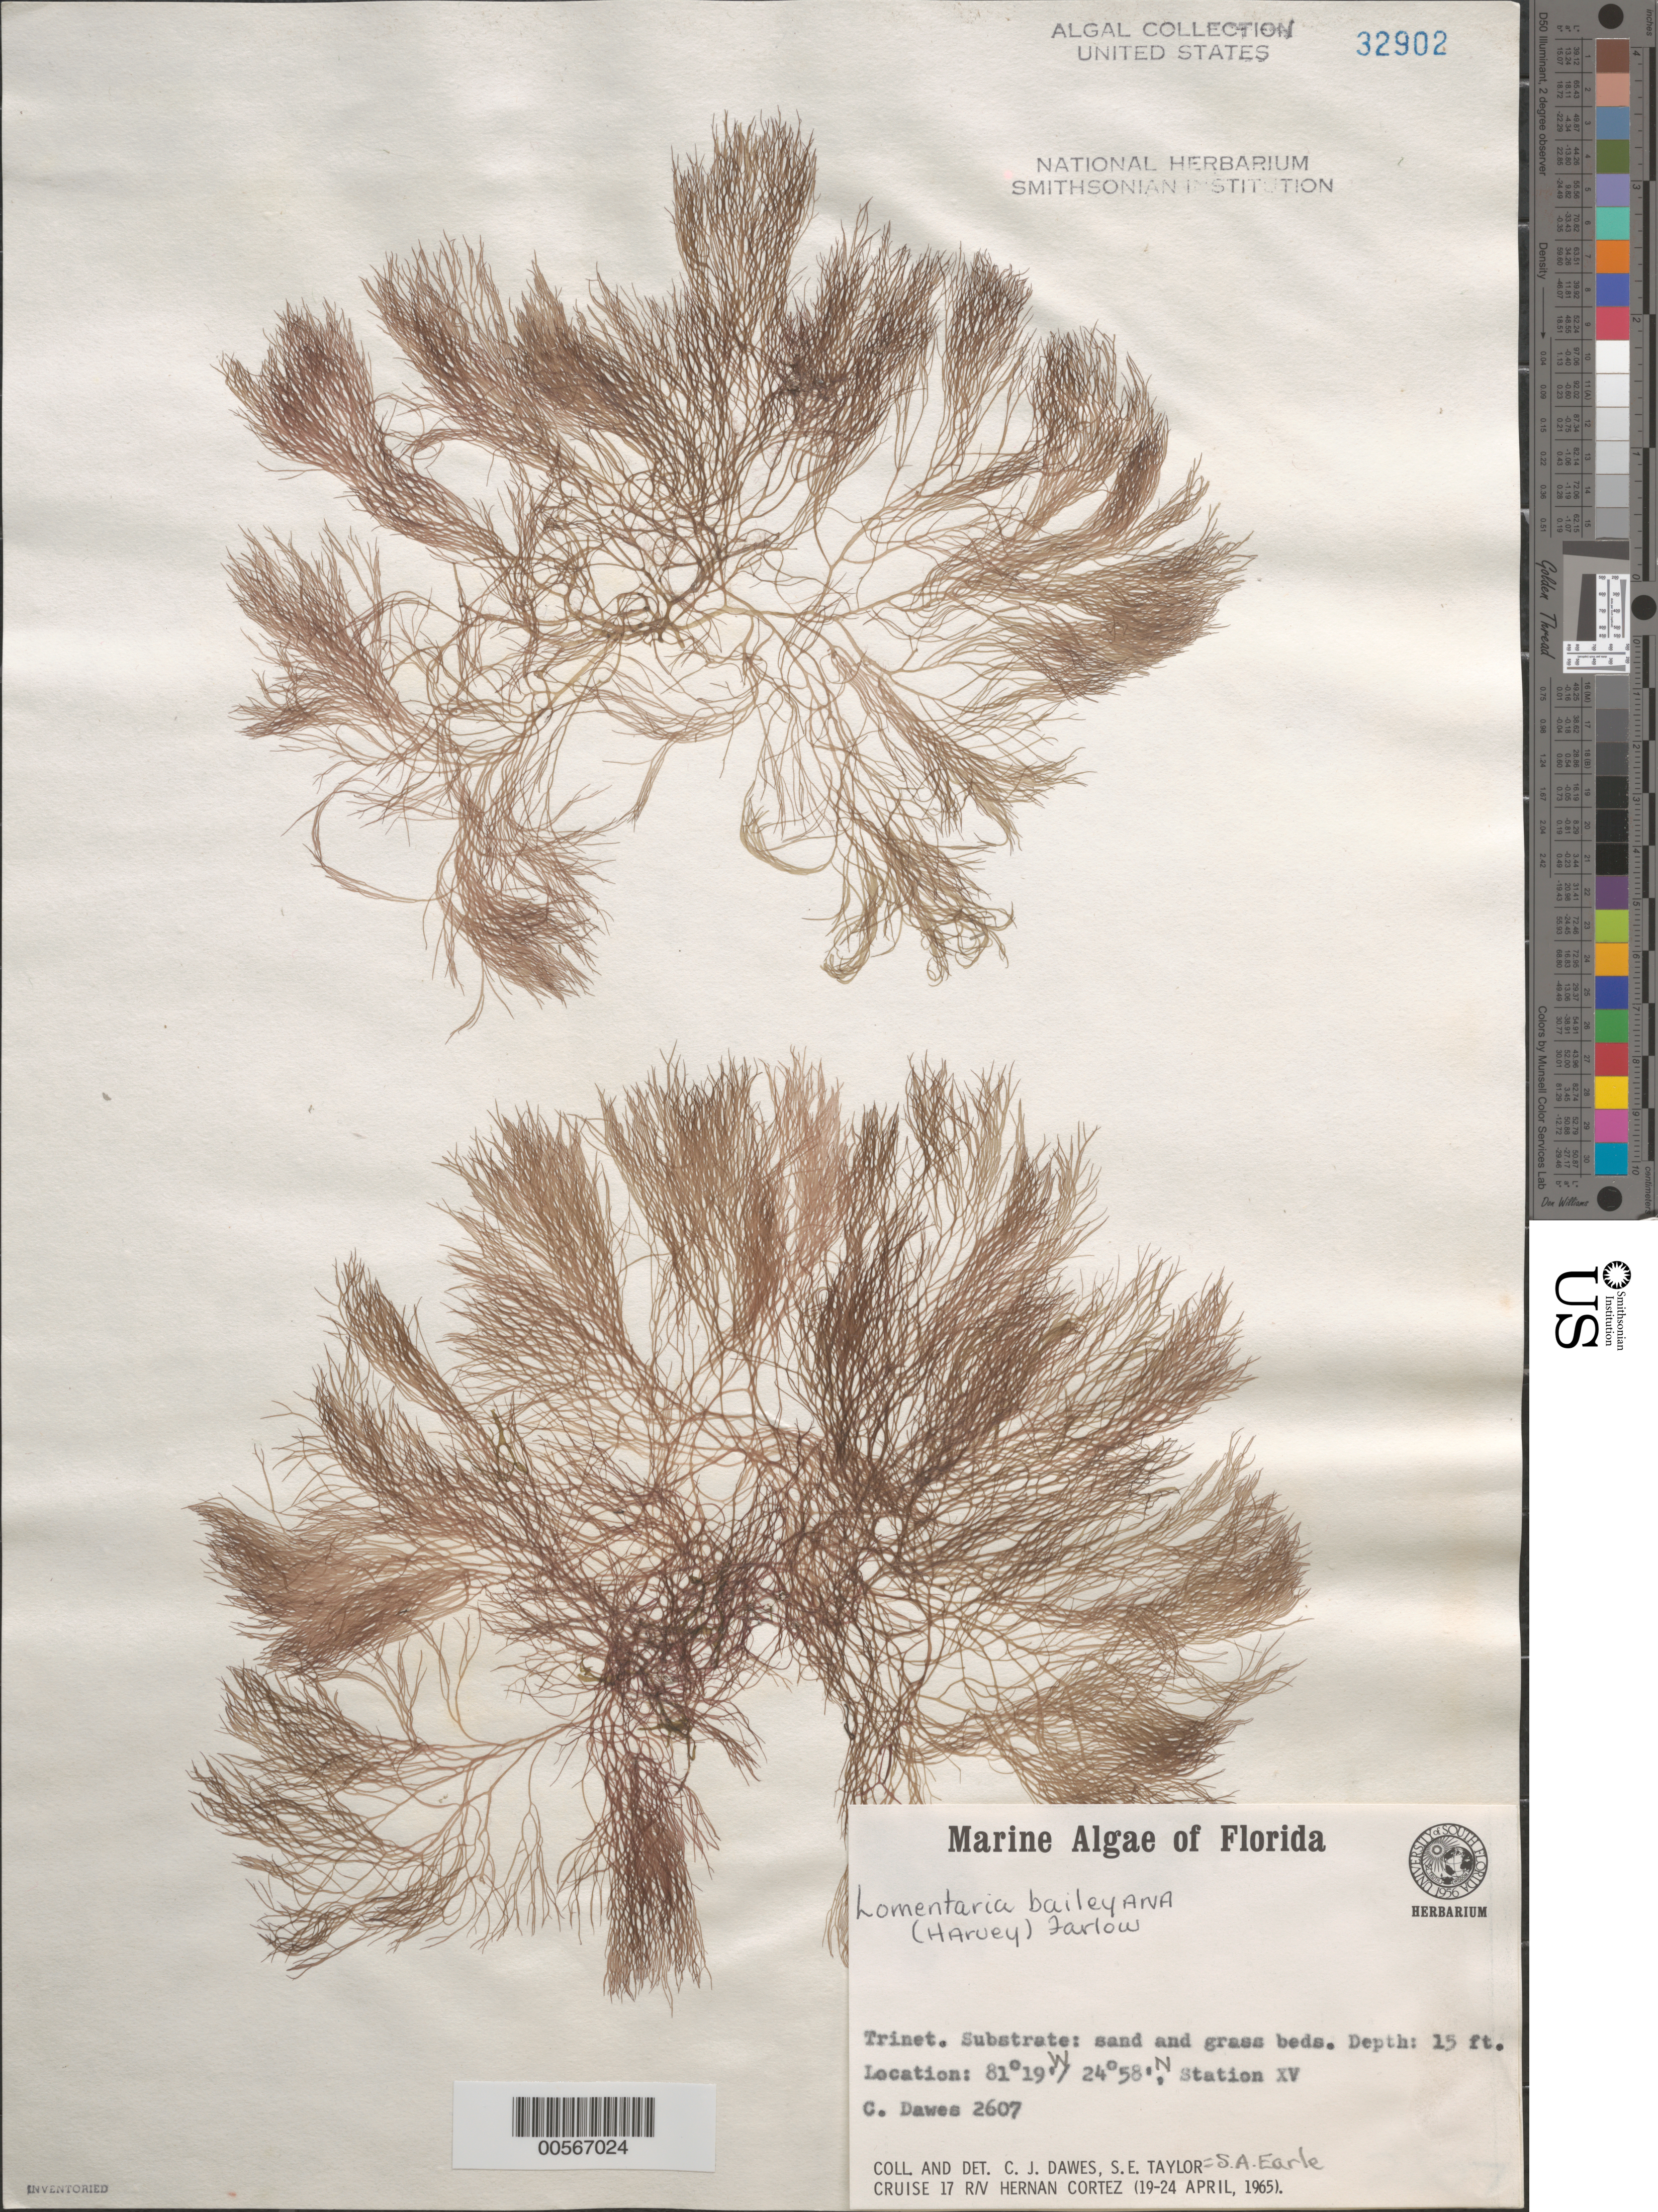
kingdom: Plantae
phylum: Rhodophyta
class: Florideophyceae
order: Rhodymeniales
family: Lomentariaceae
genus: Hooperia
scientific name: Hooperia divaricata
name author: (Durant) M.J. Wynne et al.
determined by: Algae name updating Project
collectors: C. Dawes & S. A. Earle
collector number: CJD 2607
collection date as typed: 19 Apr 1965 to 24 Apr 1965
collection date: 1965-04-19/1965-04-24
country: United States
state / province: Florida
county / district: Monroe County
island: Florida Keys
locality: Florida Bay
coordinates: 24 58' N, 81 19' W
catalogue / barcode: US 32902